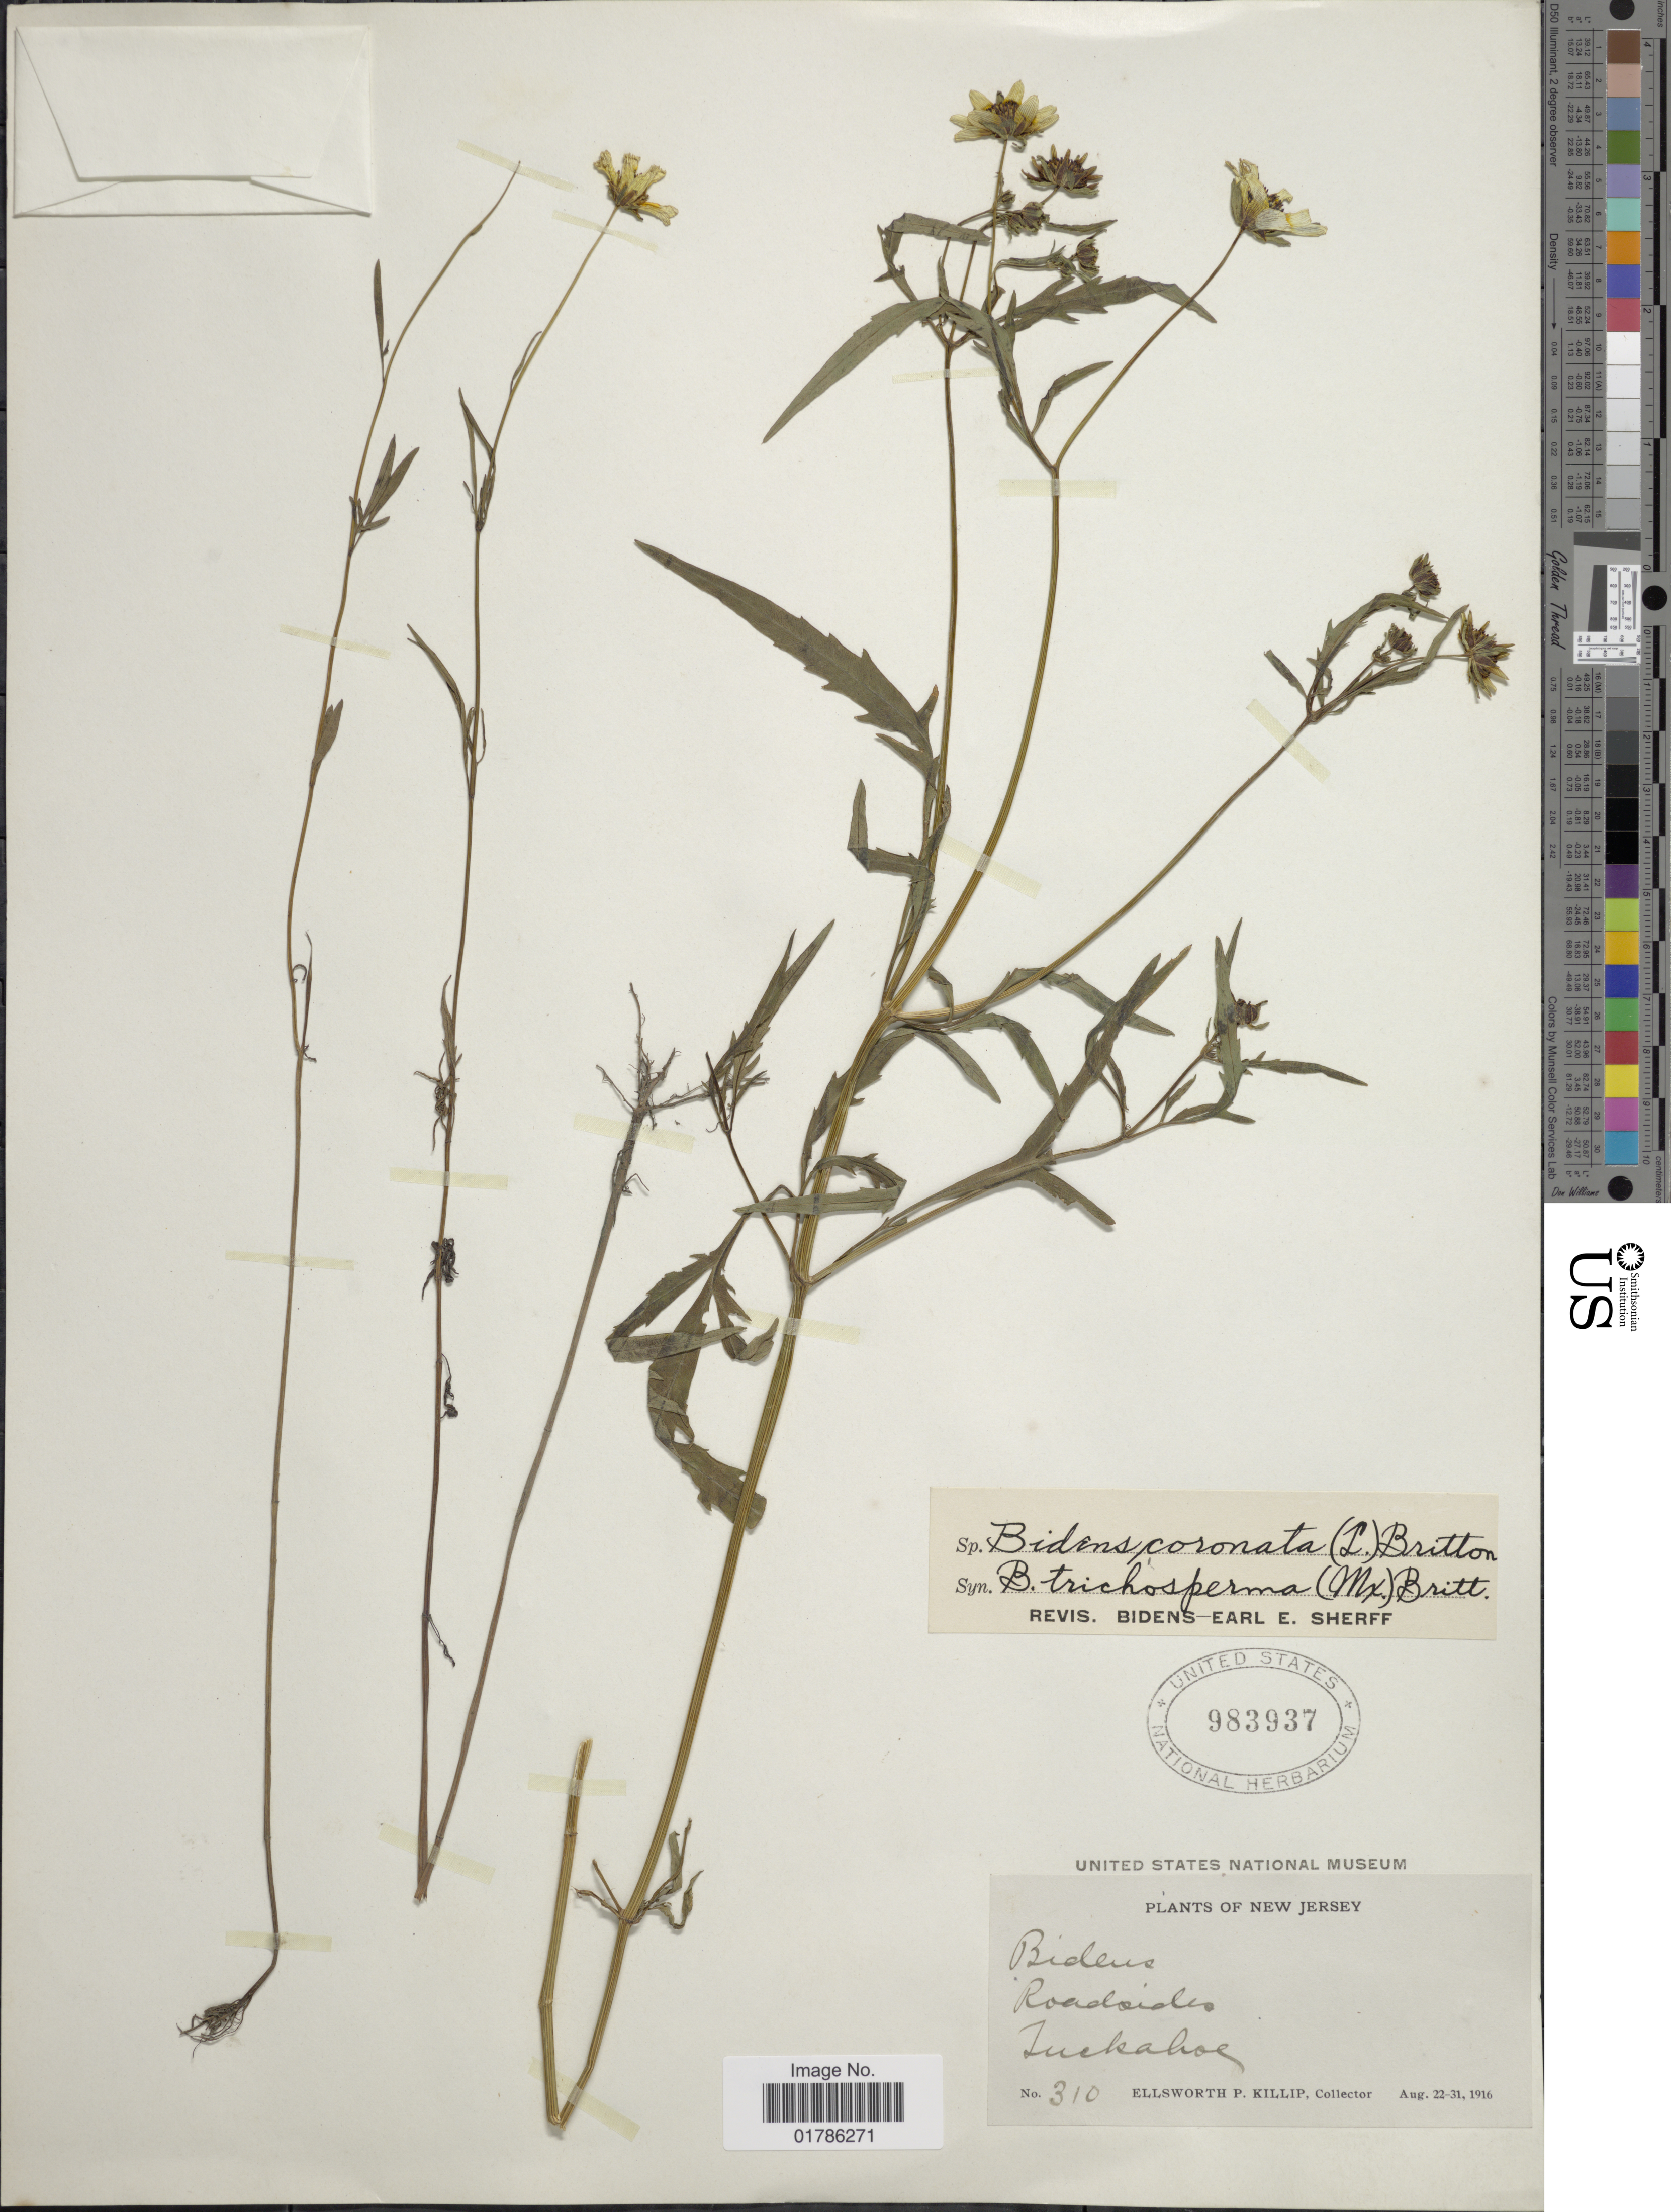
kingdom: Plantae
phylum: Tracheophyta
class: Magnoliopsida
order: Asterales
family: Asteraceae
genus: Bidens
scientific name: Bidens coronata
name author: (L.) Britton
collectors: E. P. Killip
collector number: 310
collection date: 1916-08-22/1916-08-31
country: United States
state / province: New Jersey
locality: Tuckahoe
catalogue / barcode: US 983937